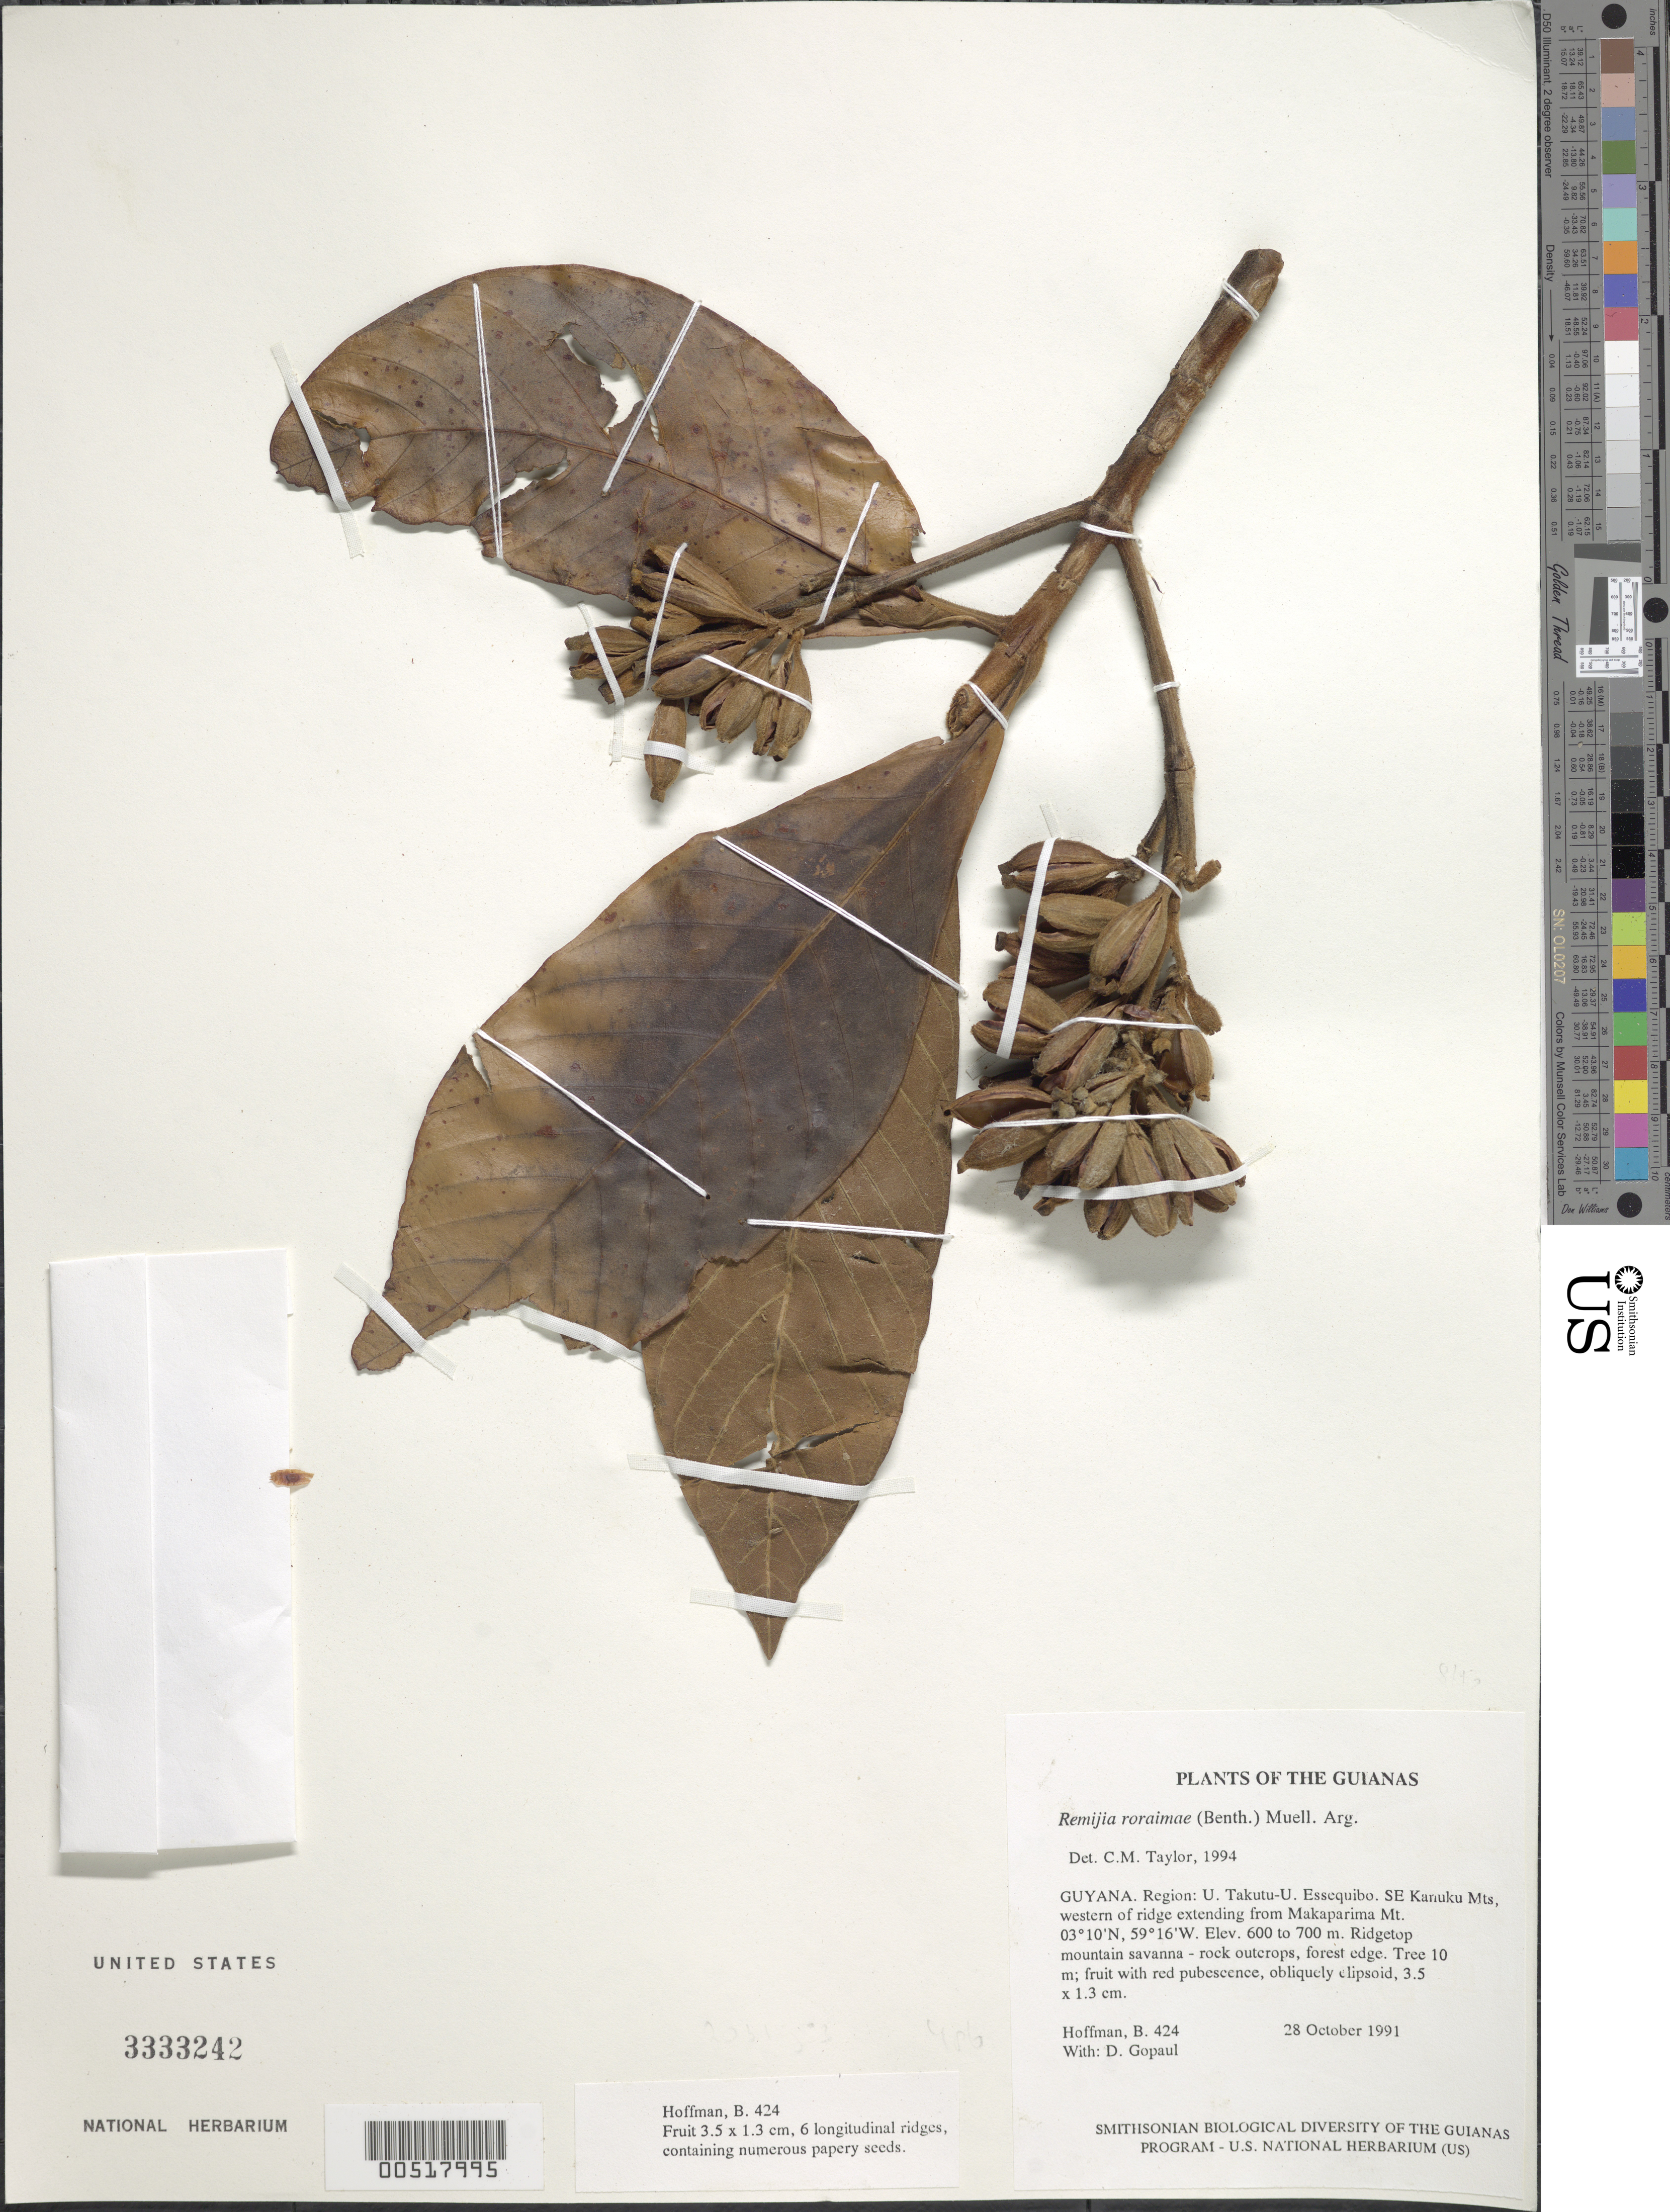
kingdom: Plantae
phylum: Tracheophyta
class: Magnoliopsida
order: Gentianales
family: Rubiaceae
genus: Remijia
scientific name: Remijia roraimae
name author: (Benth.) K. Schum.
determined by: Taylor, Charlotte M.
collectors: B. Hoffman & D. Gopaul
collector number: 424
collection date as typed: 28 October 1991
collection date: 1991-10-28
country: Guyana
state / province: U. Takutu-U. Essequibo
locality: SE Kanuku Mts; western end of ridge extending from Makaparima Mountain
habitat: Ridgetop mountain savanna - rock outcrops, forest edge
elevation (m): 600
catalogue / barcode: US 3333242